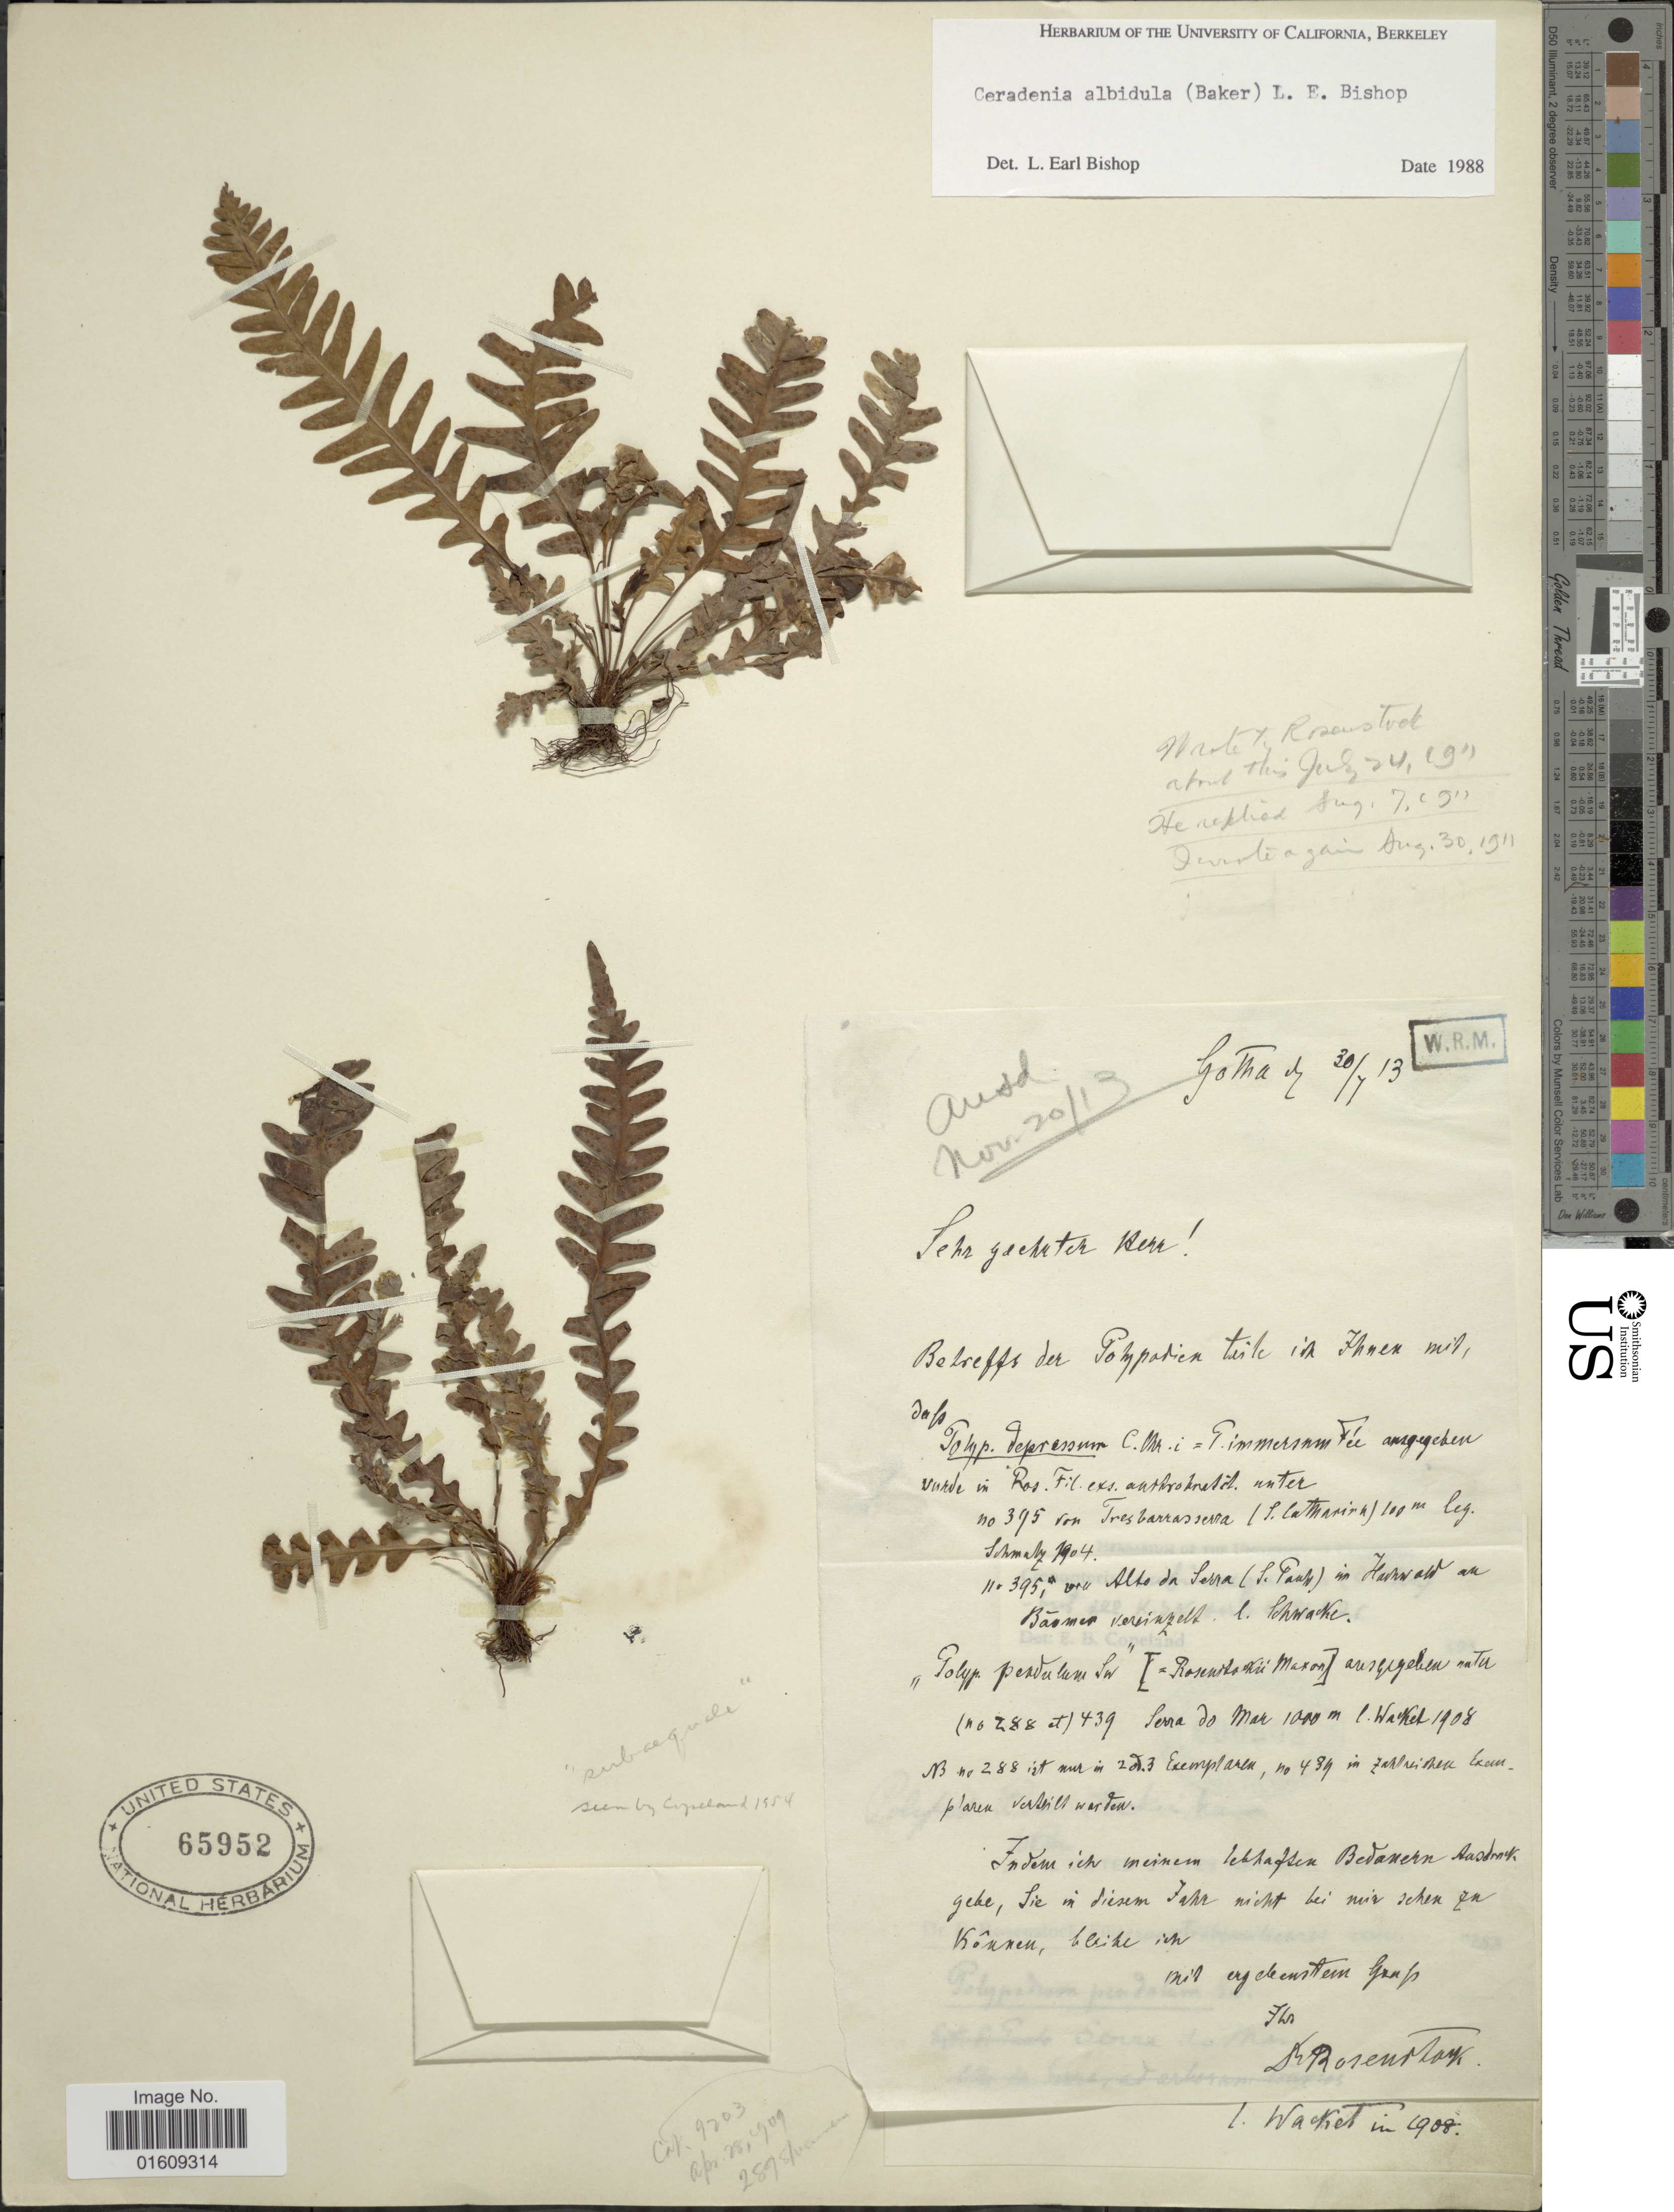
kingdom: Plantae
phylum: Tracheophyta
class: Polypodiopsida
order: Polypodiales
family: Polypodiaceae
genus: Ceradenia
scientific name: Ceradenia albidula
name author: (Baker) L.E. Bishop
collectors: L. Wacket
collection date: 1908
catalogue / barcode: US 65952